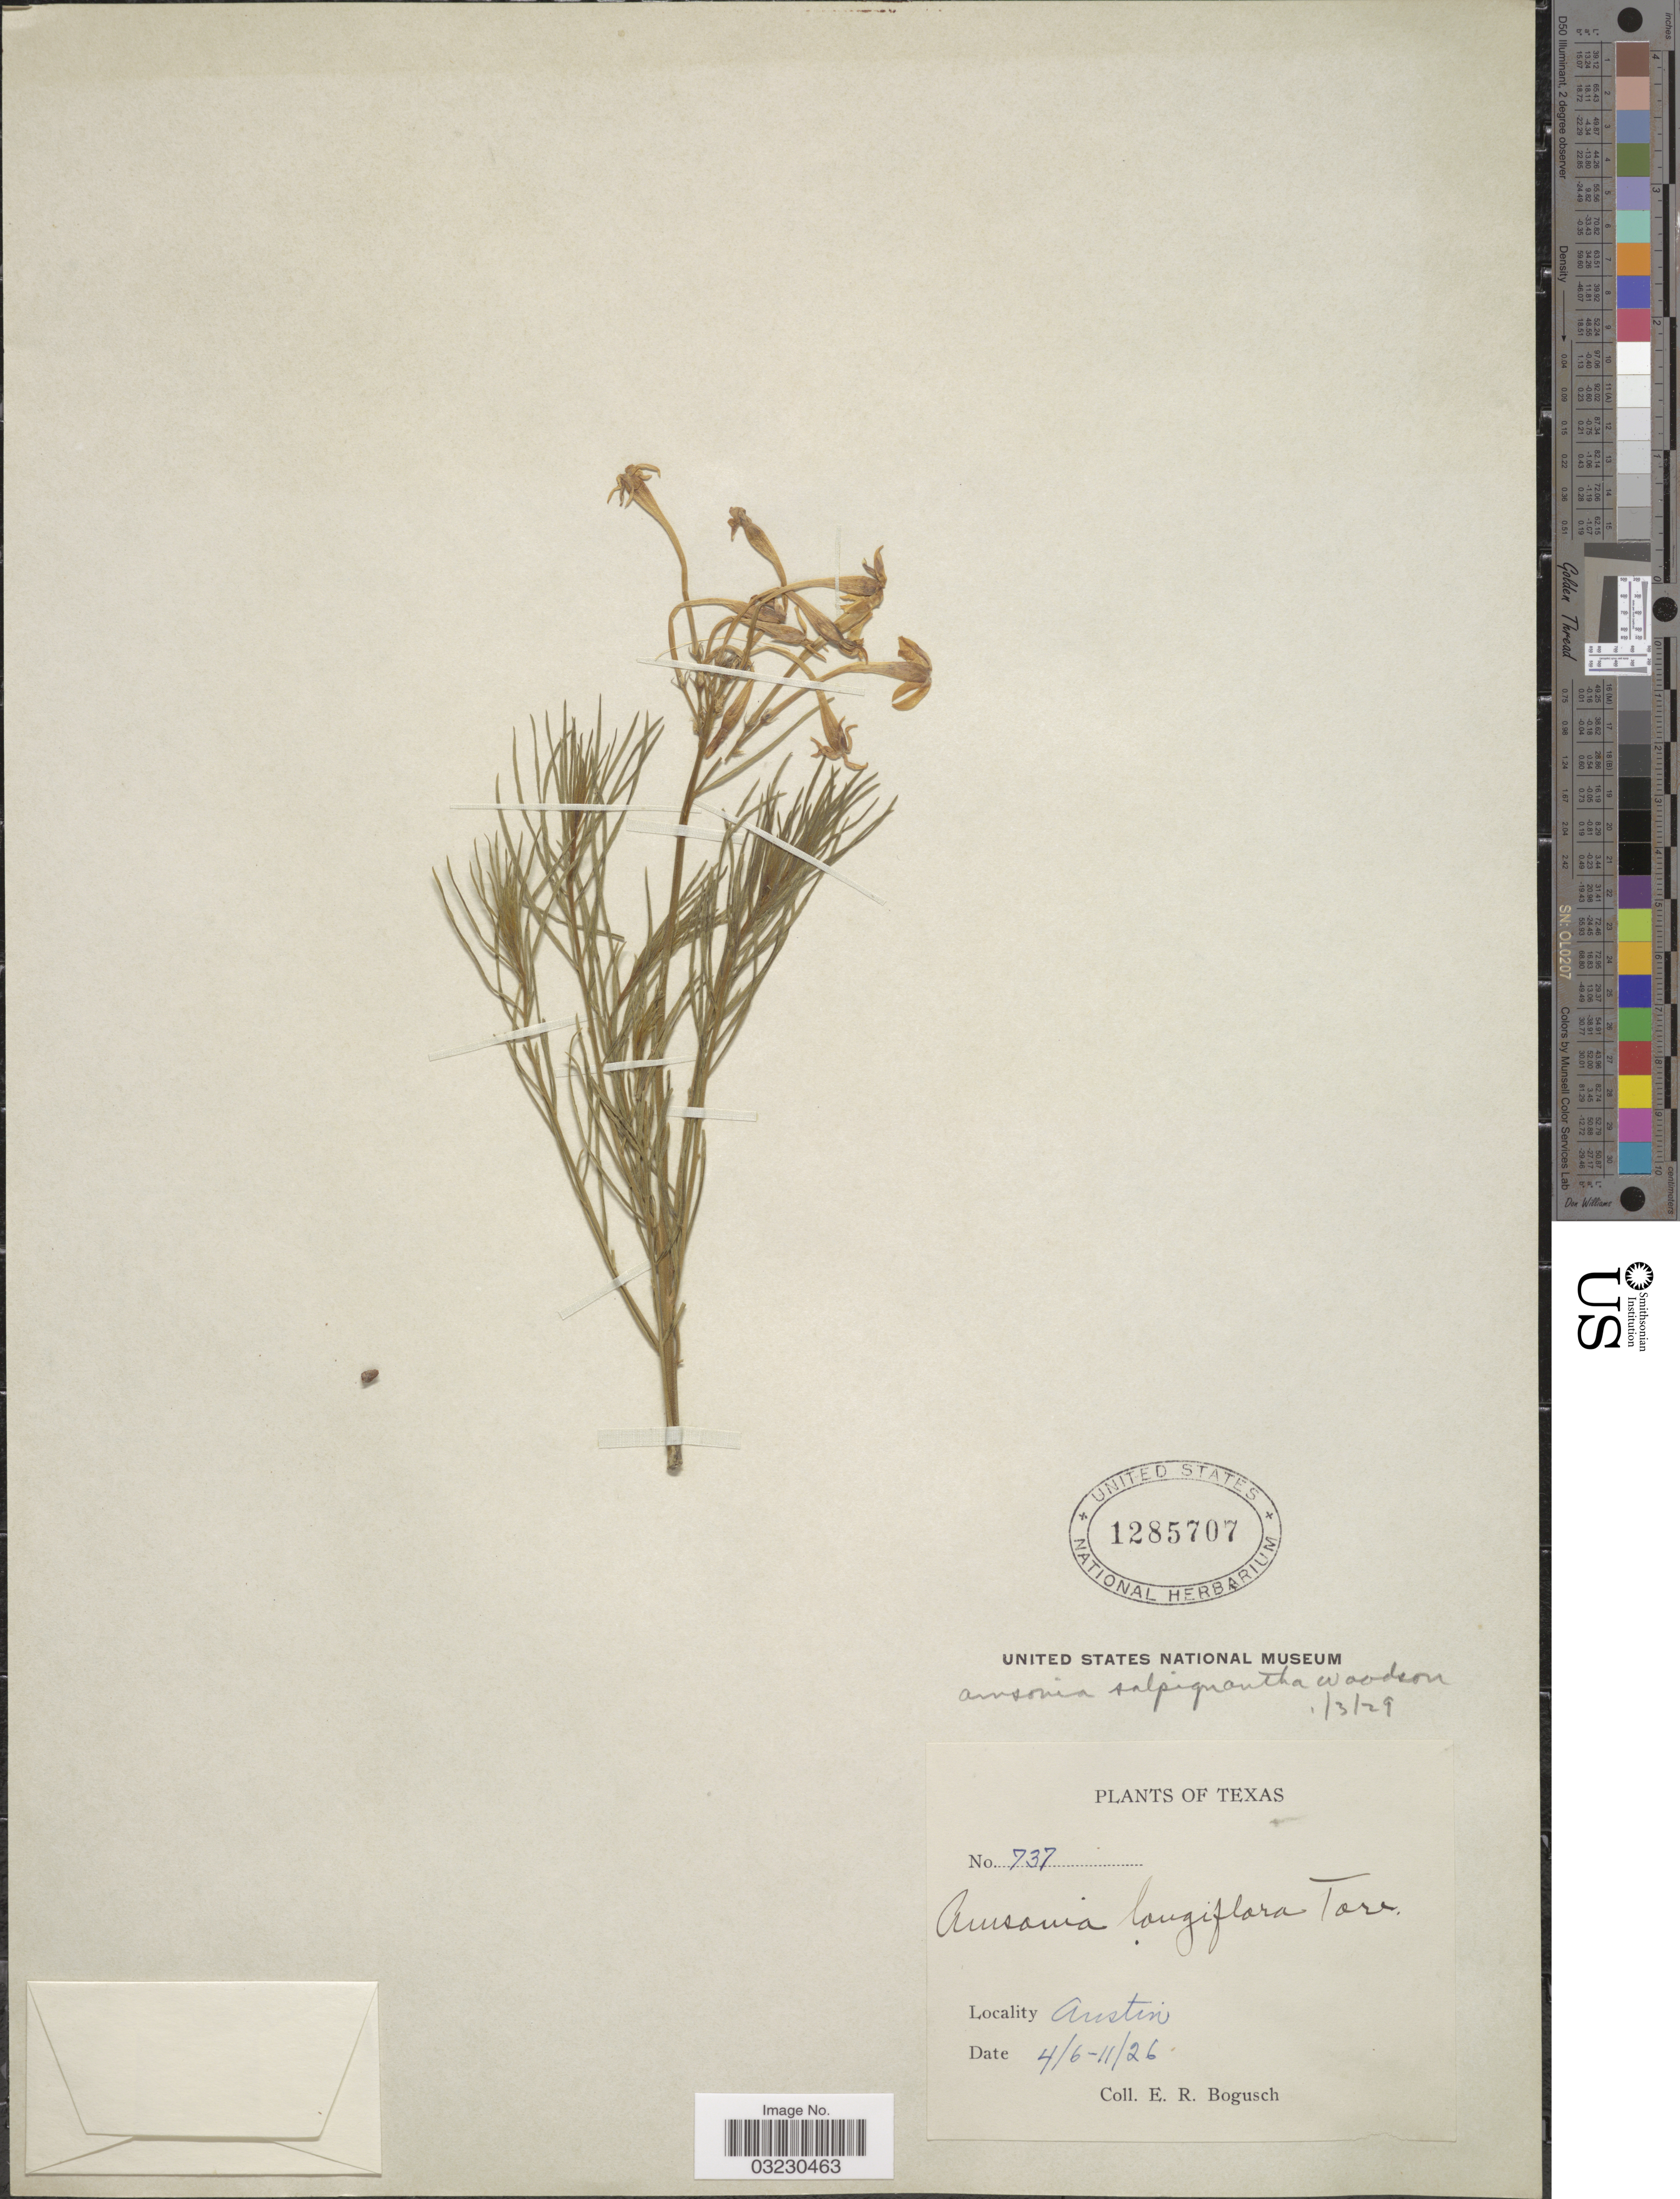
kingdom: Plantae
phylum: Tracheophyta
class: Magnoliopsida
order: Gentianales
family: Apocynaceae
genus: Amsonia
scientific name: Amsonia salpignantha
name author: Woodson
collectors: E. Bogusch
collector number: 737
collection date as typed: Transcribed d/m/y: 6/4/26 to 11/4/26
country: United States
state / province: Texas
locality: Austin.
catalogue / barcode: US 1285707